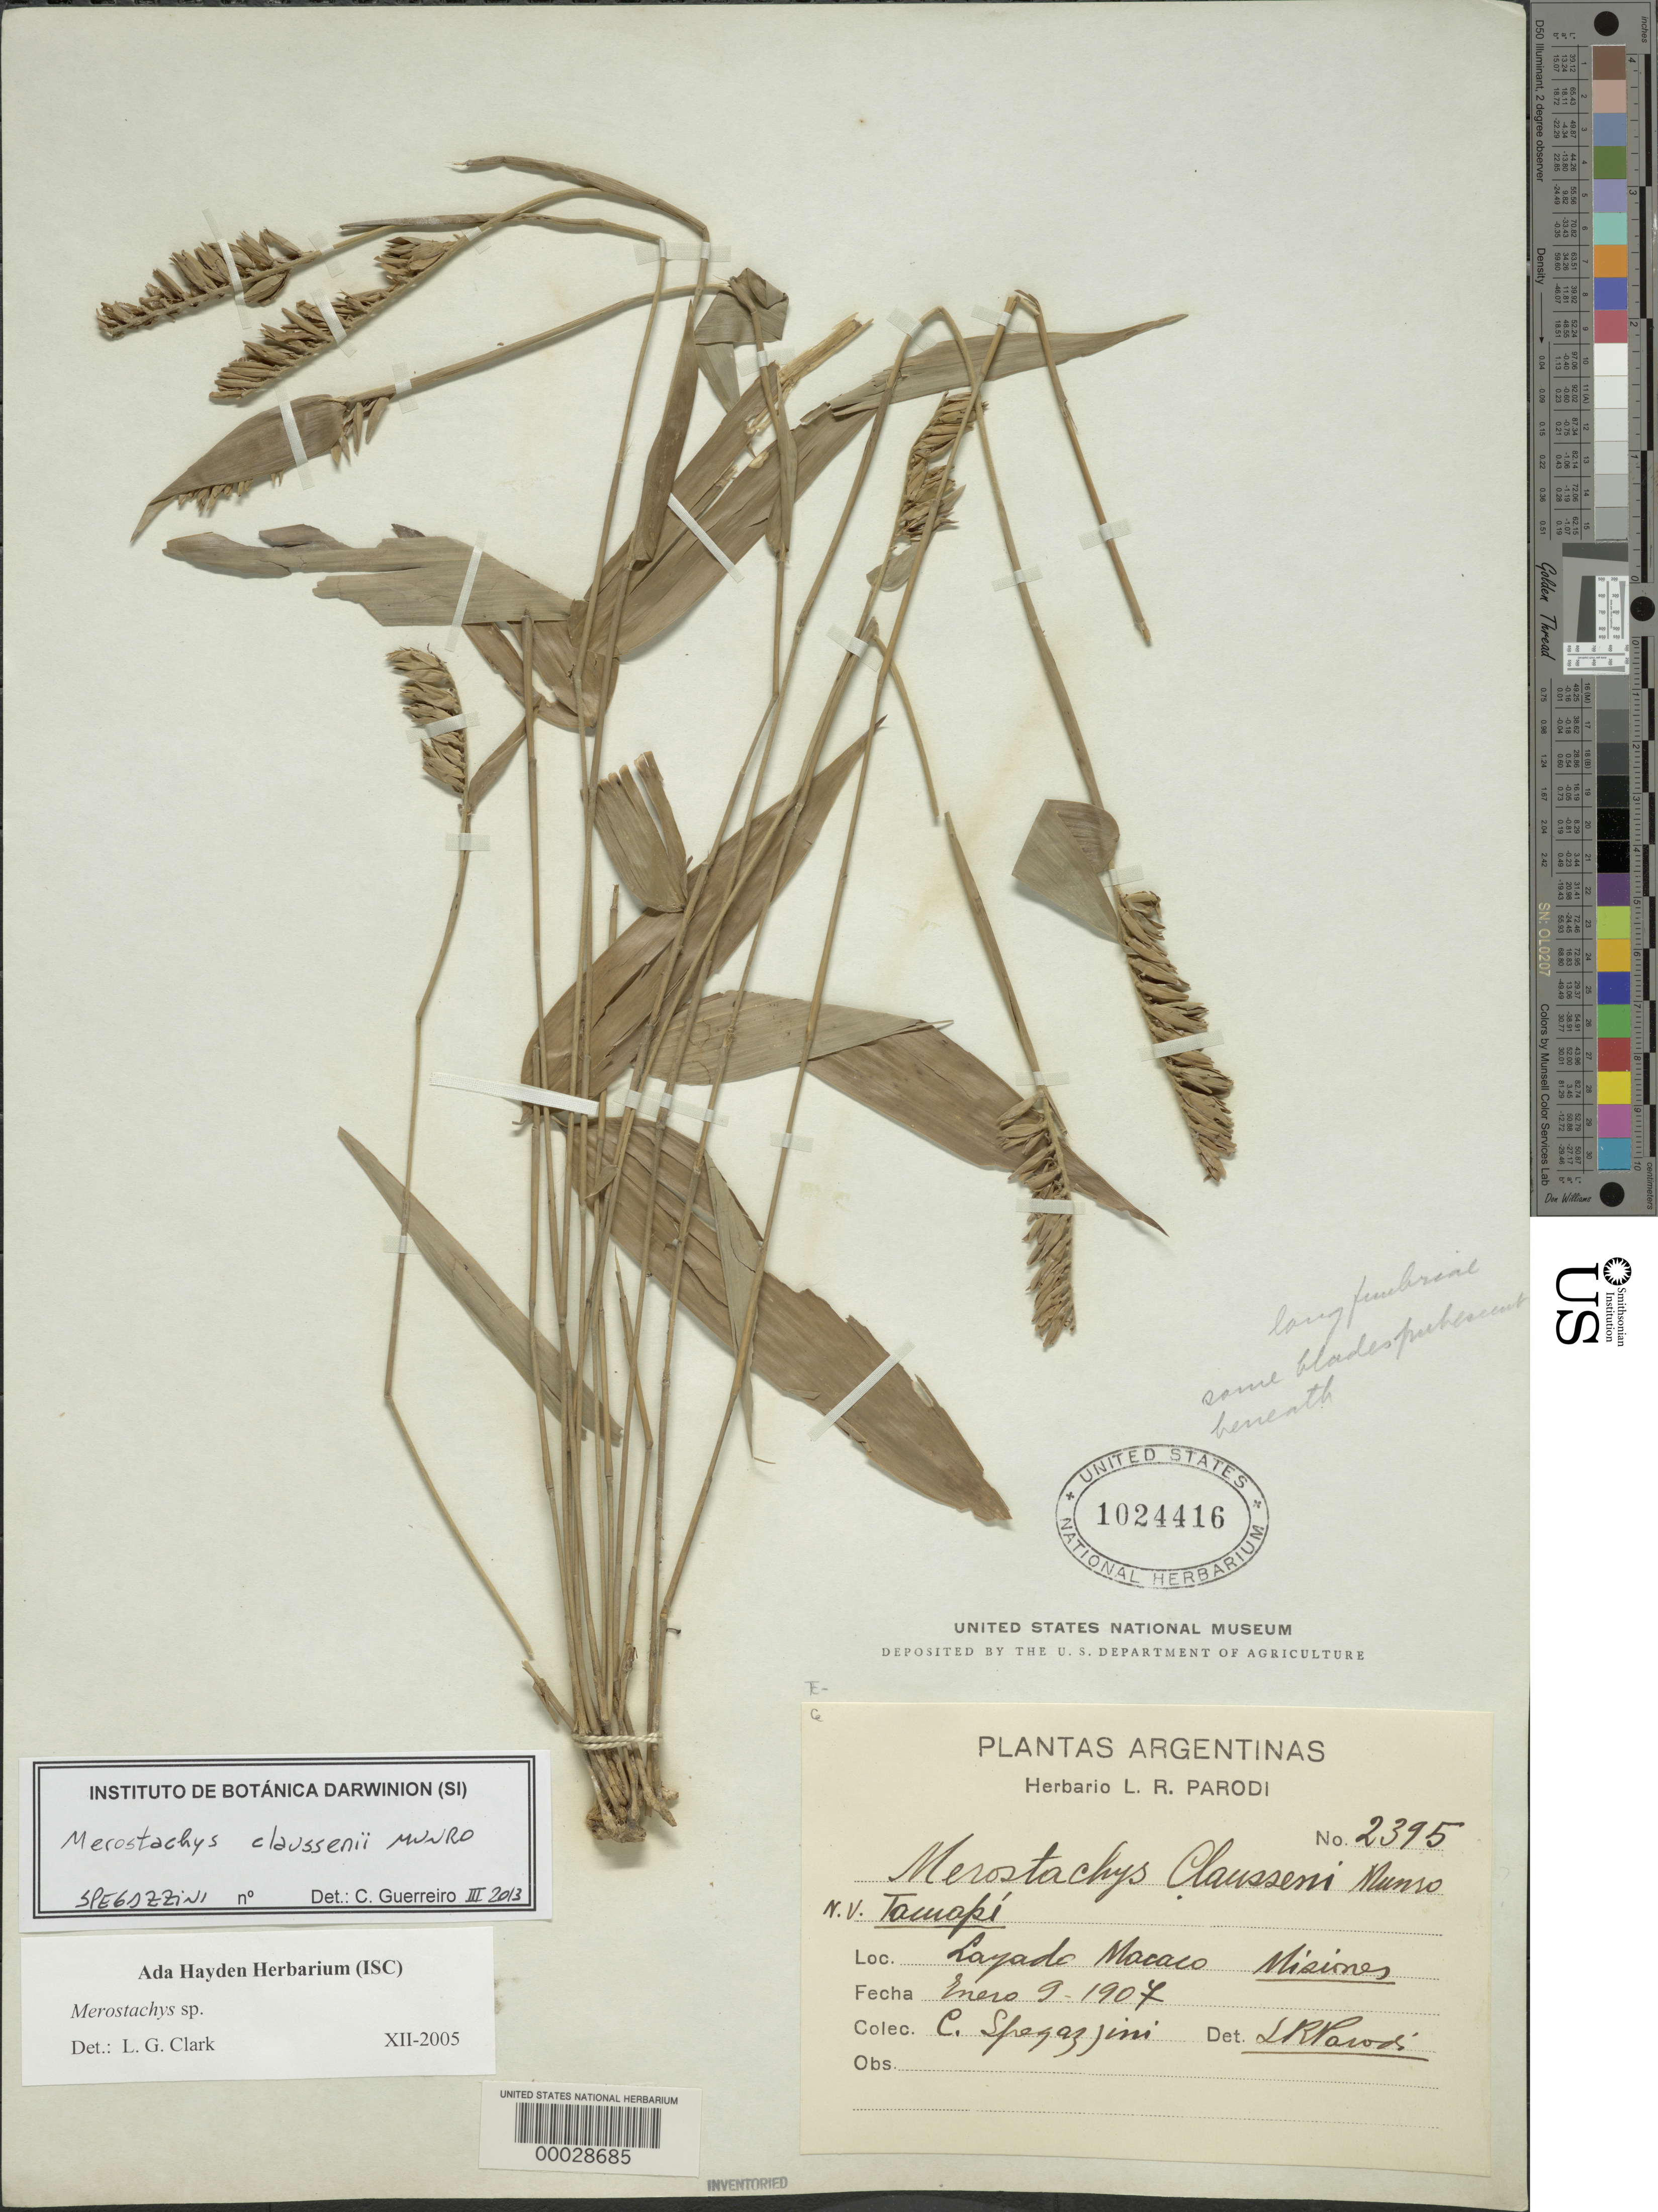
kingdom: Plantae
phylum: Tracheophyta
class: Liliopsida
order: Poales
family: Poaceae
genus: Merostachys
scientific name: Merostachys sp.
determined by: Vinicius-Silva, R.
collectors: C. L. Spegazzini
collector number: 2395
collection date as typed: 09 Jan 1907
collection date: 1907-01-09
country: Argentina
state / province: Misiones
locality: Layado Macaco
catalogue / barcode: US 1024416